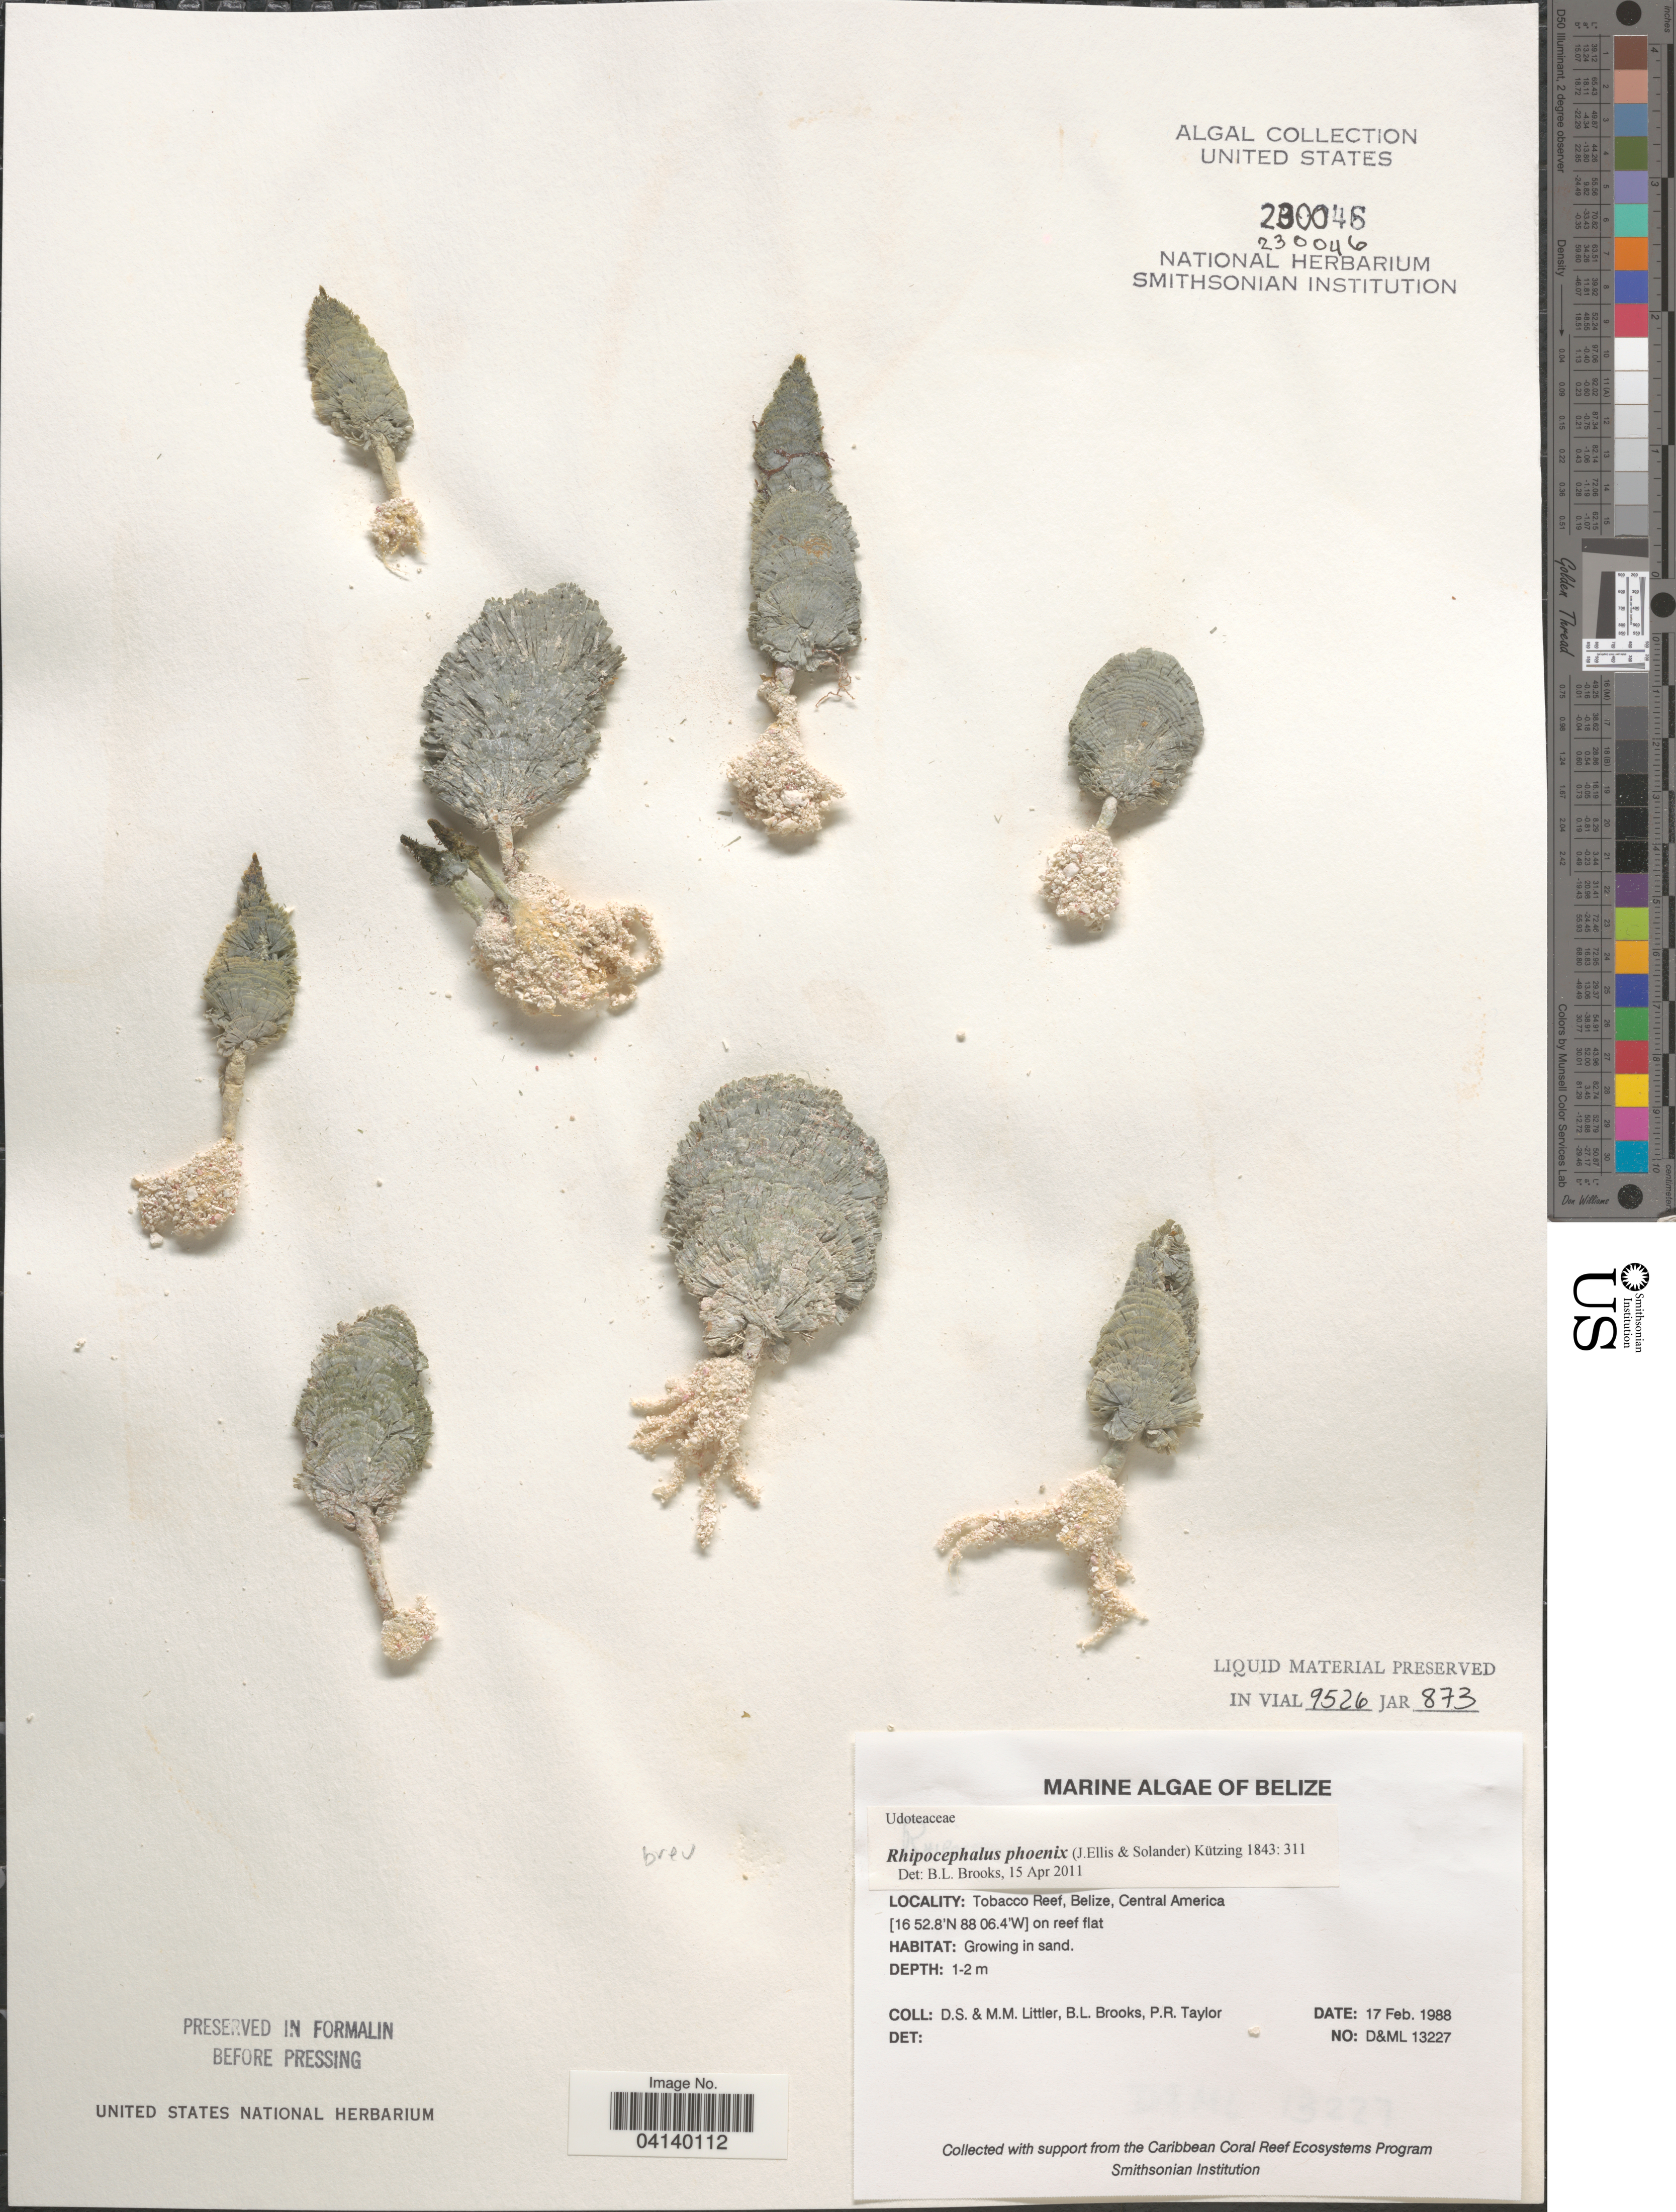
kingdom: Plantae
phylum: Chlorophyta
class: Ulvophyceae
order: Bryopsidales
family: Udoteaceae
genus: Rhipocephalus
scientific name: Rhipocephalus phoenix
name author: (J. Ellis & Sol.) Kütz.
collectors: D. S. Littler, B. Brooks & P. R. Taylor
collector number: D&ML13227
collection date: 1988-02-17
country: Belize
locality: Tobacco Reef, on reef flat.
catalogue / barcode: US 230046